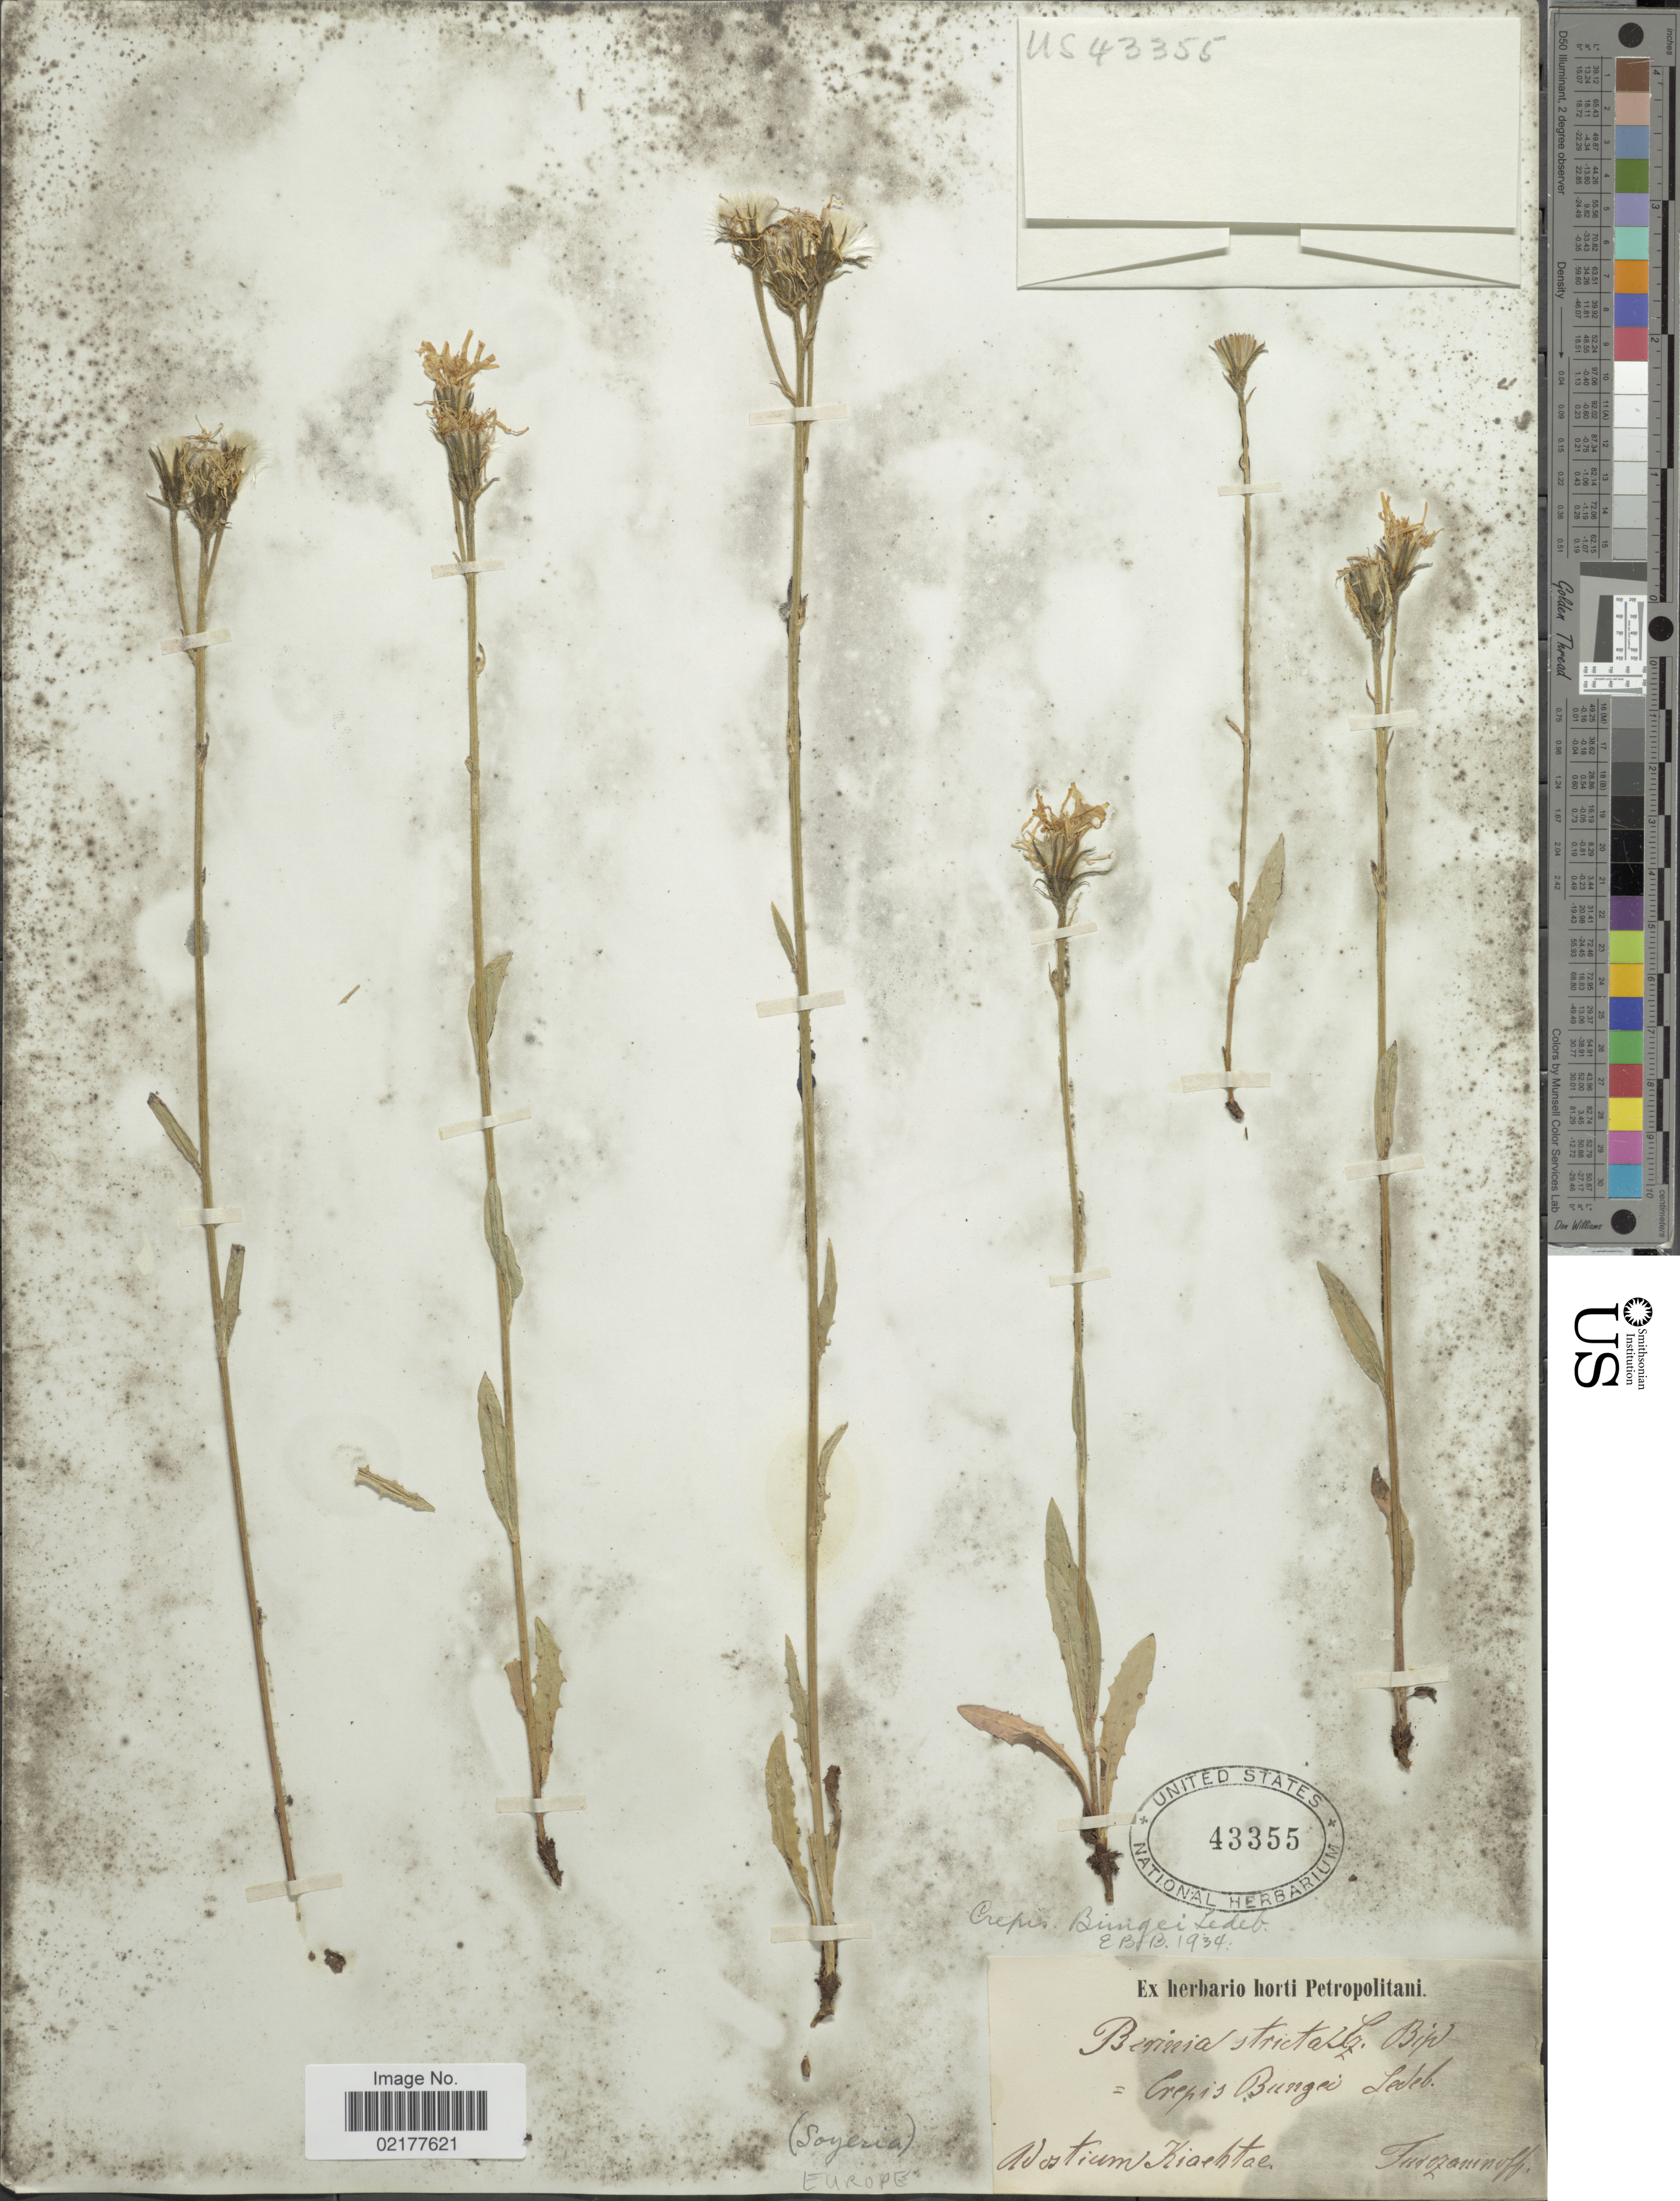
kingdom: Plantae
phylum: Tracheophyta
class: Magnoliopsida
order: Asterales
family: Asteraceae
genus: Crepis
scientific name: Crepis bungei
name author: Ledeb. ex DC.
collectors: N. Turczaninow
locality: Ad ostium Kiachtae [interpreted] Europe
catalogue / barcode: US 43355